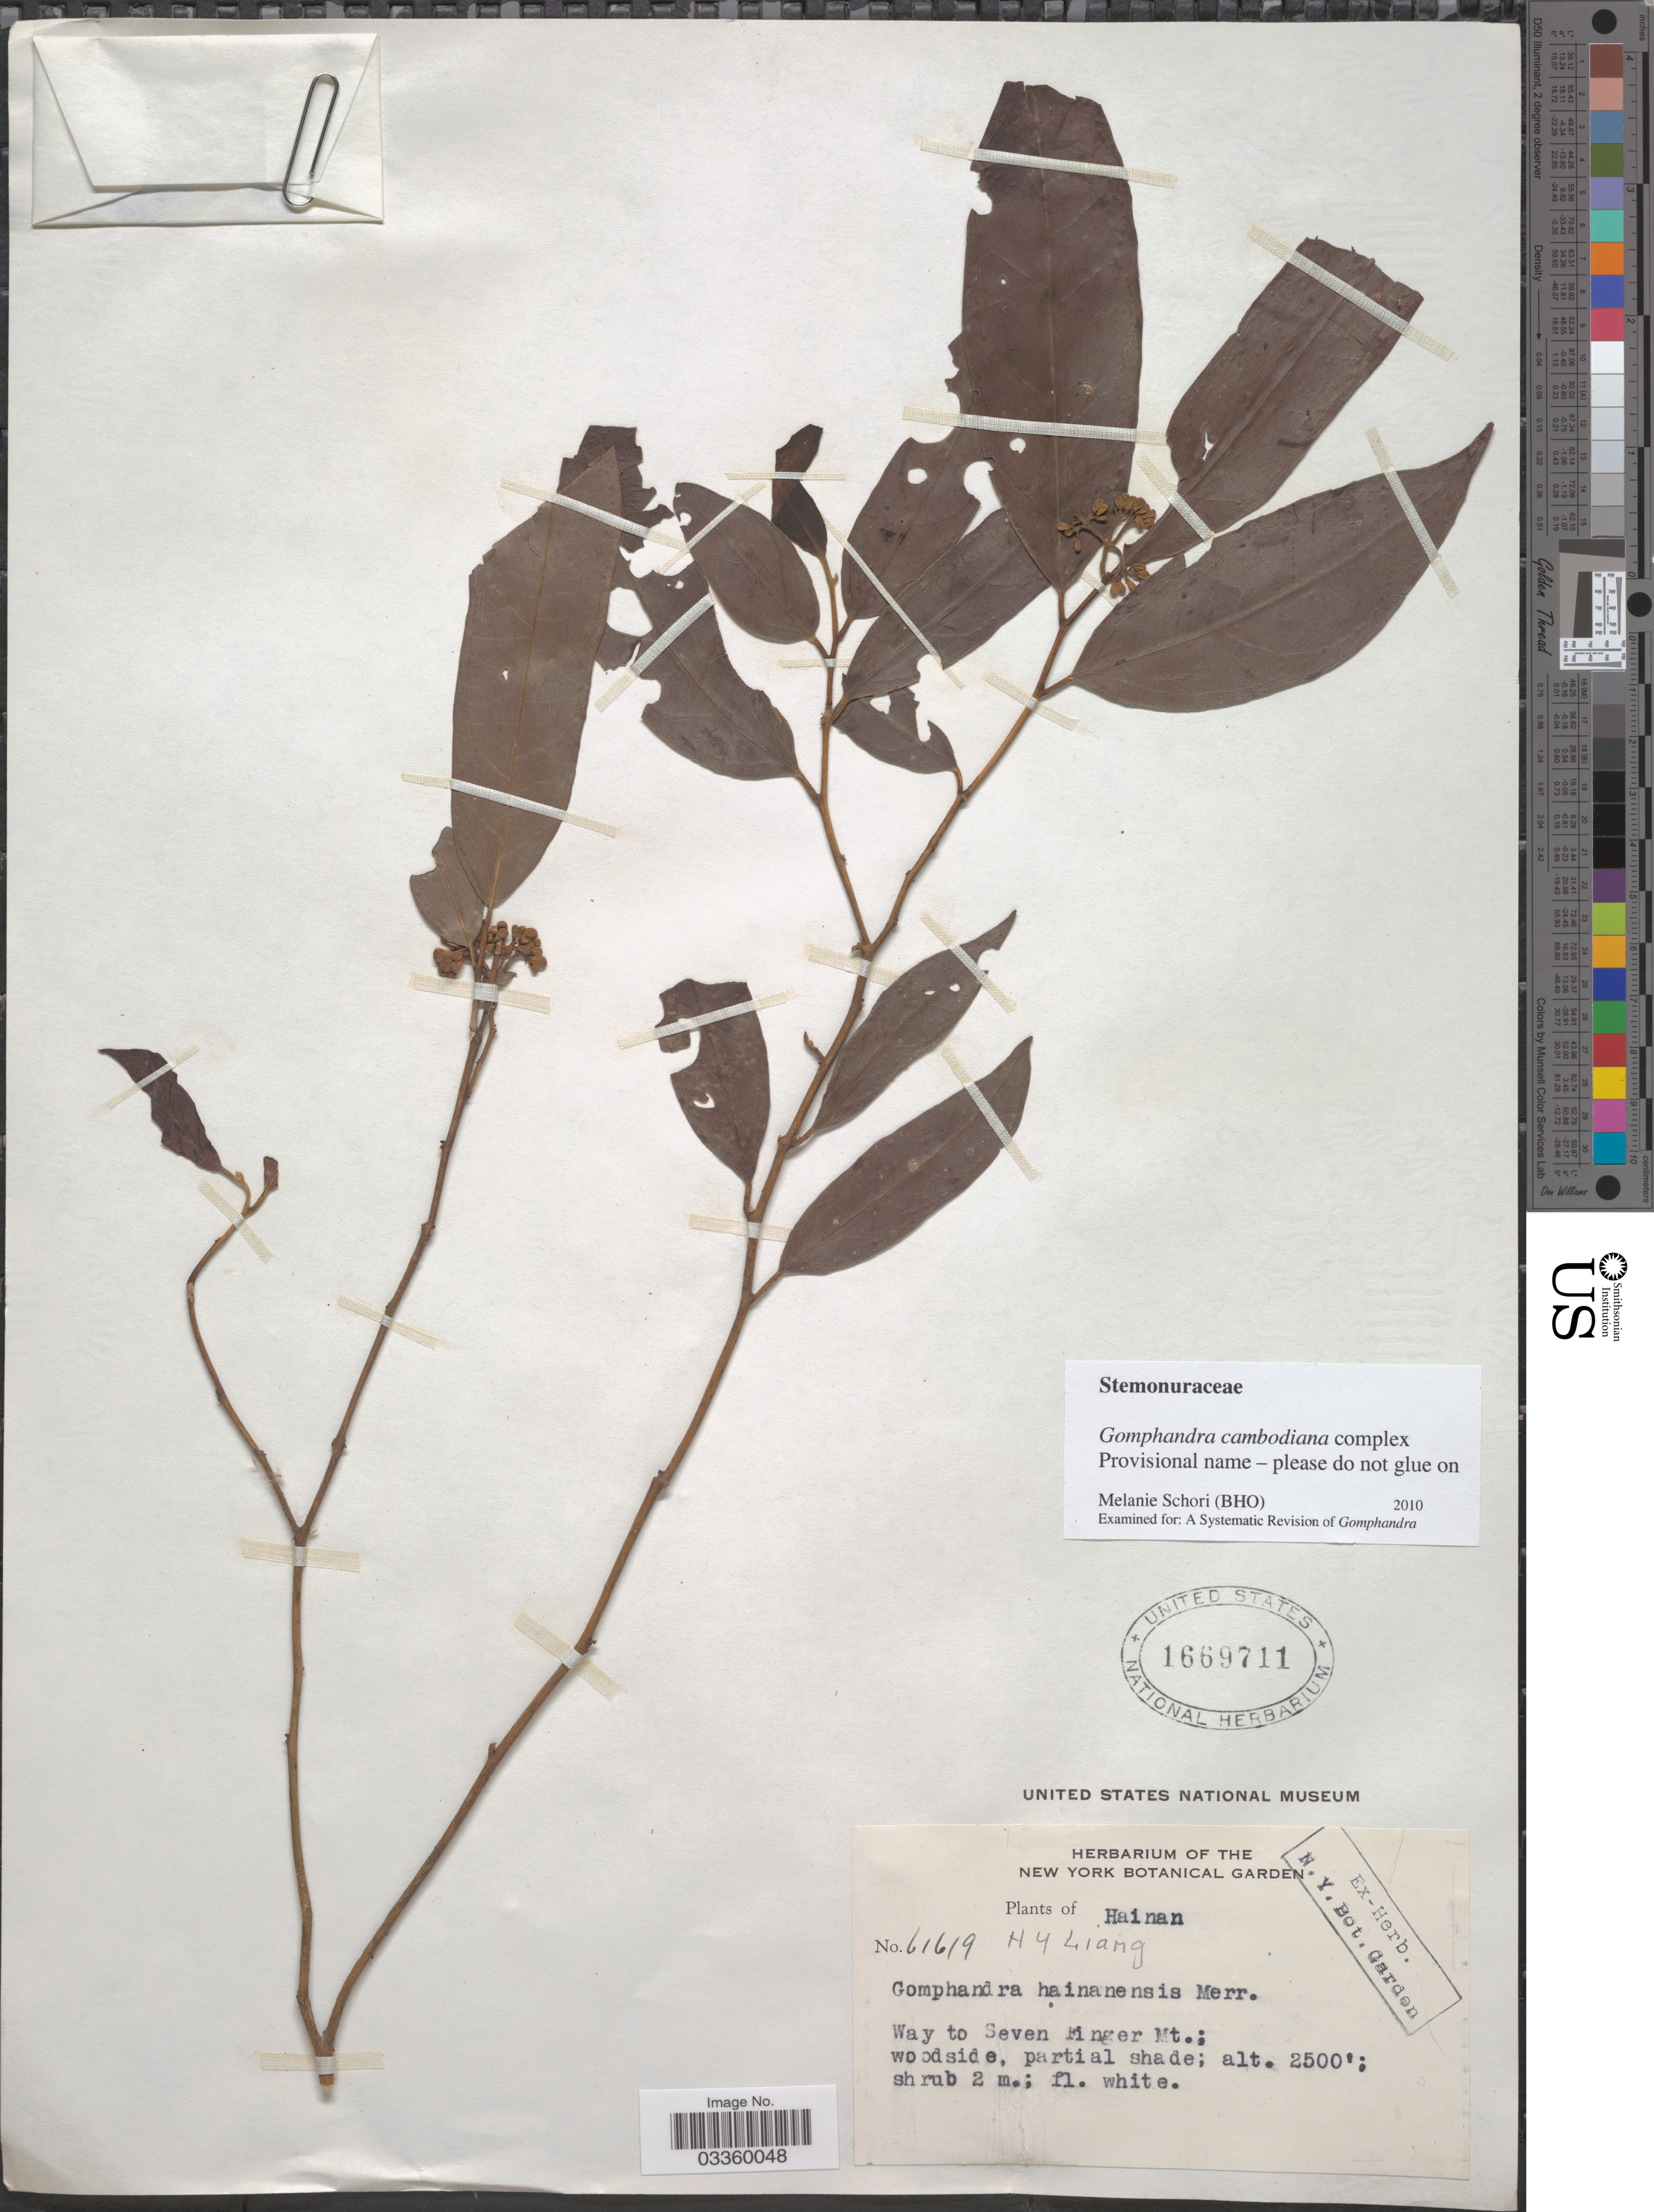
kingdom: Plantae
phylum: Tracheophyta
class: Magnoliopsida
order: Cardiopteridales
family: Stemonuraceae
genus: Gomphandra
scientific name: Gomphandra cambodiana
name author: Pierre ex Gagnep.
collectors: H. Y. Liang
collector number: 61619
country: China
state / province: Hainan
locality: Way to Seven Finger Mt.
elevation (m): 762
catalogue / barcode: US 1669711